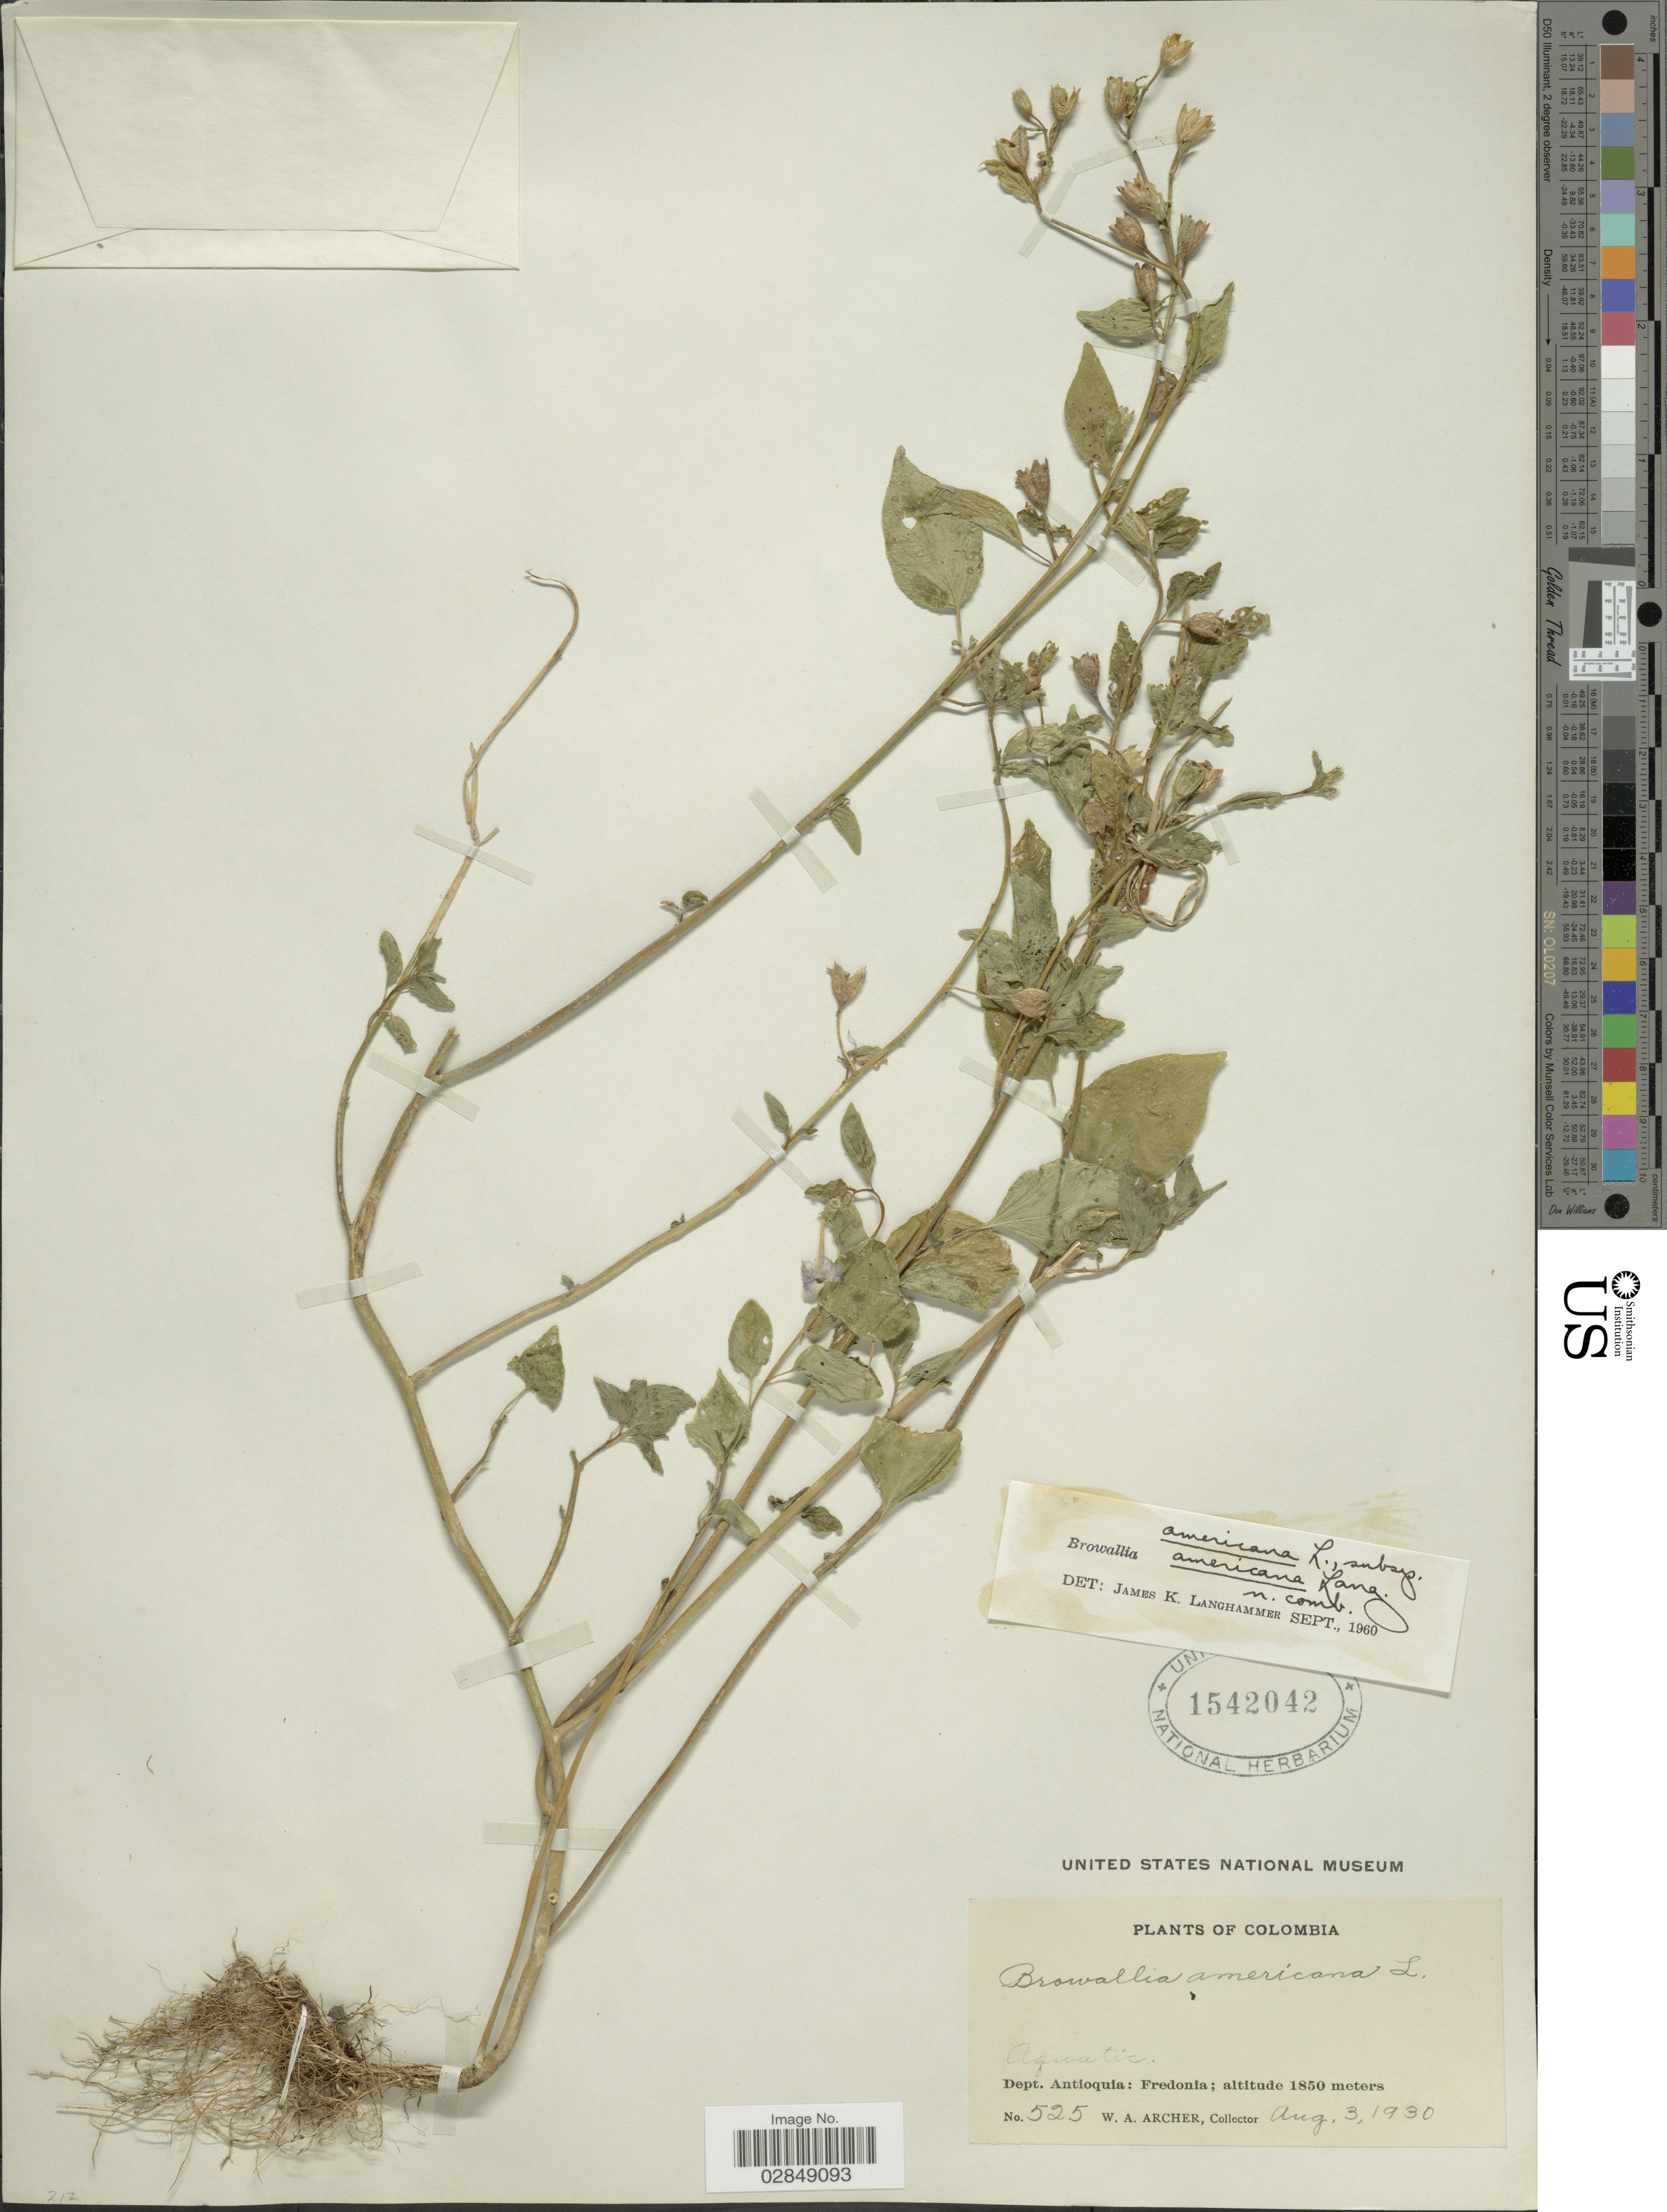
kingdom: Plantae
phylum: Tracheophyta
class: Magnoliopsida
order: Solanales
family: Solanaceae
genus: Browallia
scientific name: Browallia americana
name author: L.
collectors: W. A. Archer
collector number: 525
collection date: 1930-08-03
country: Colombia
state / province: Antioquia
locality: Dept. Antioquia: Fredonia.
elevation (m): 1850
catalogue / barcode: US 1542042